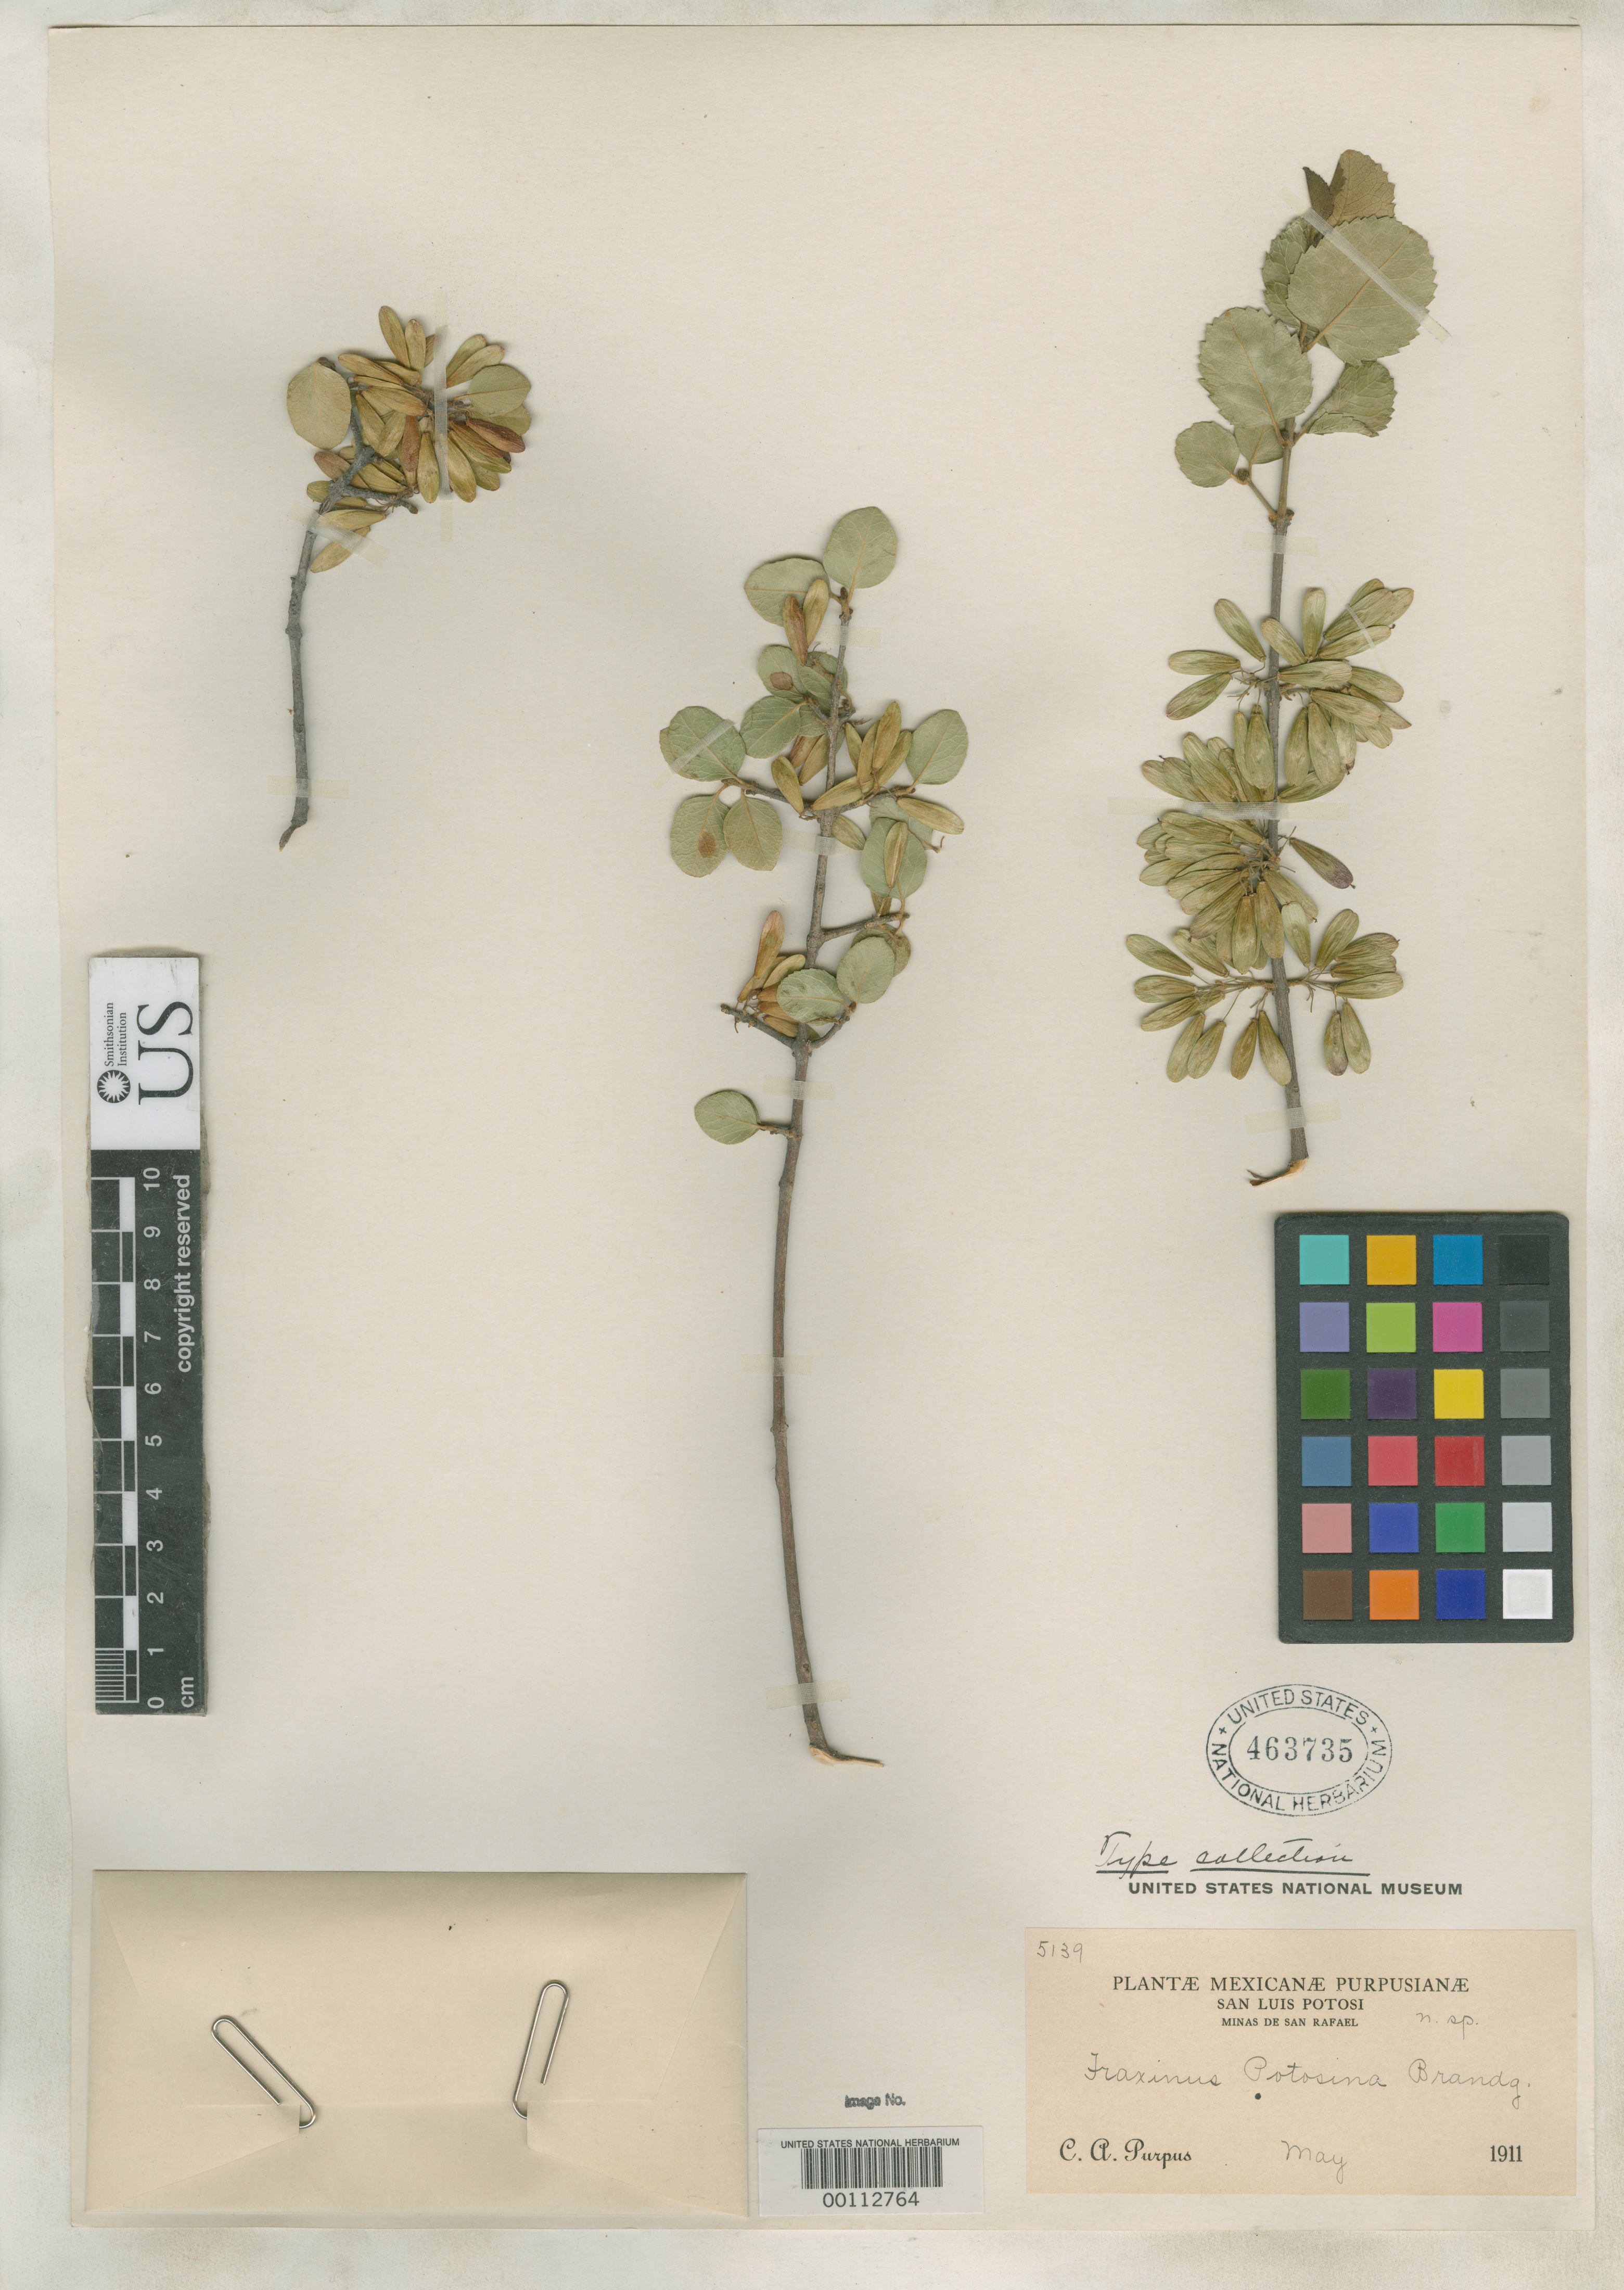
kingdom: Plantae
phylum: Tracheophyta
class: Magnoliopsida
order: Lamiales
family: Oleaceae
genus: Fraxinus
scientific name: Fraxinus potosina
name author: Brandegee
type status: Isotype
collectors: C. A. Purpus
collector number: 5139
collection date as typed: May 1911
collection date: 1911-05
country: Mexico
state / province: San Luis Potosi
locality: Near Minas de San Rafael.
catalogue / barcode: US 463735